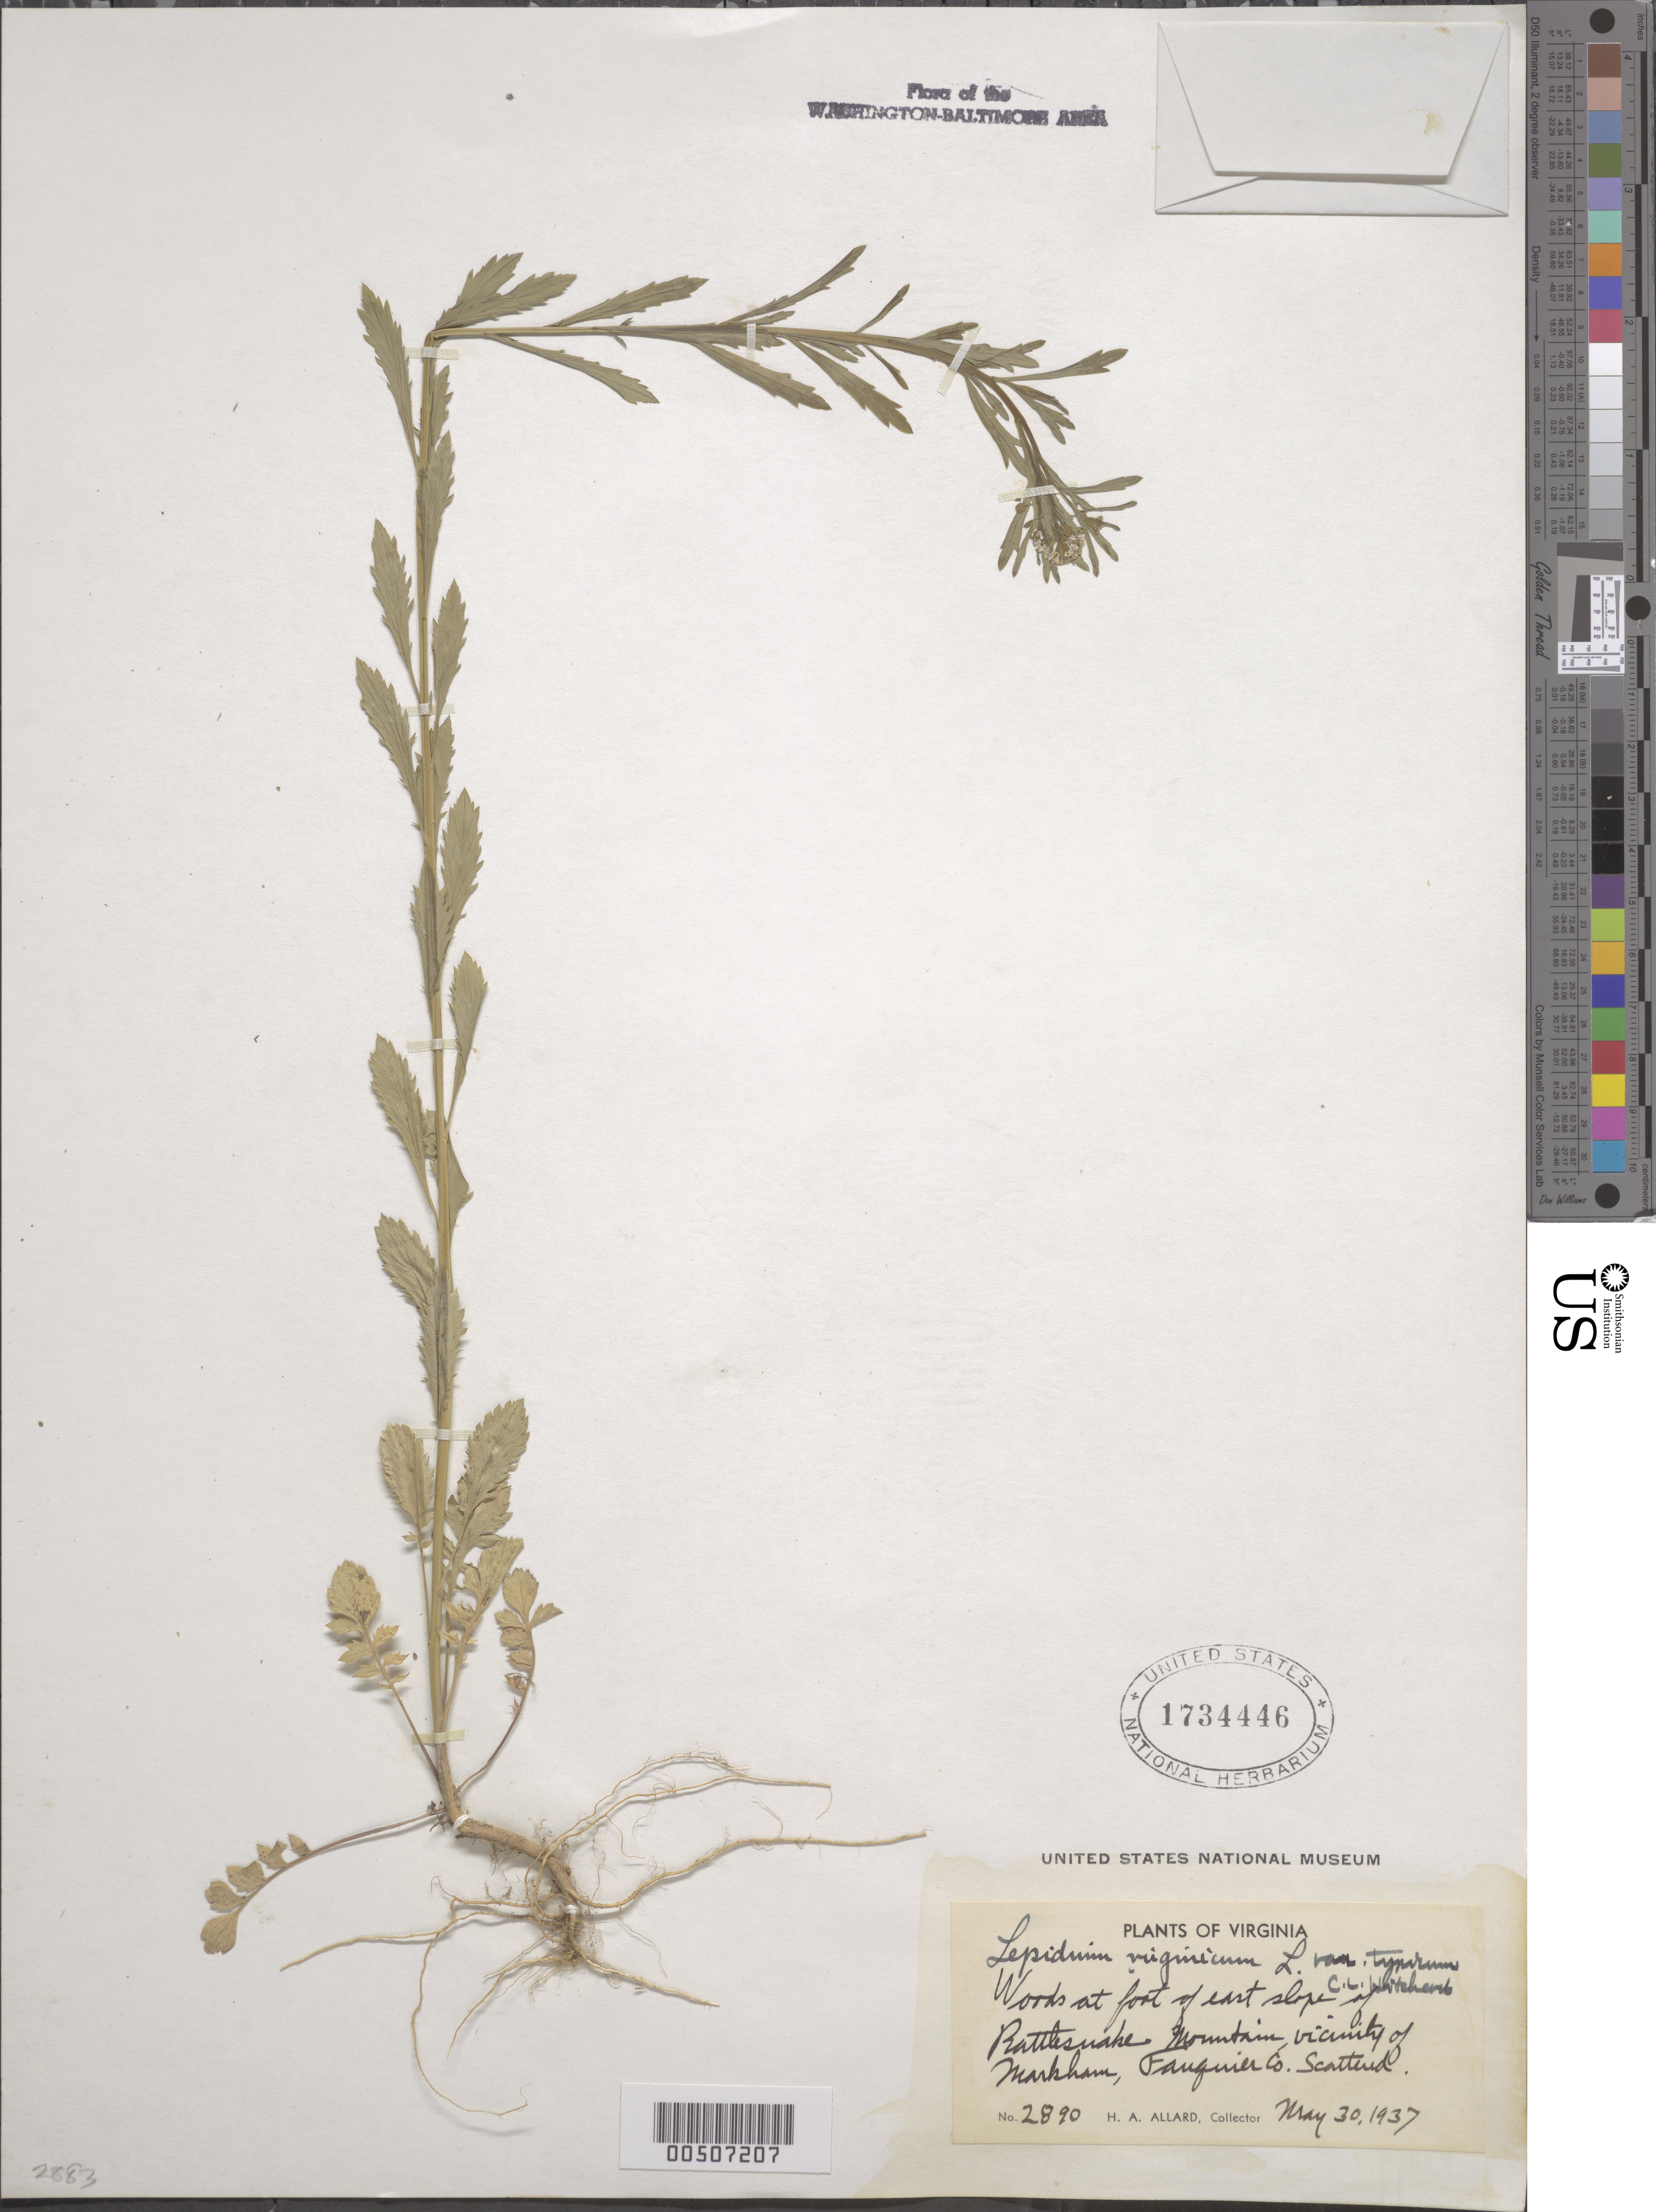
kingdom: Plantae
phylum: Tracheophyta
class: Magnoliopsida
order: Brassicales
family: Brassicaceae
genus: Lepidium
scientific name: Lepidium virginicum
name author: L.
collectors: H. A. Allard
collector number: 2890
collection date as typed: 30 May 1937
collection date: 1937-05-30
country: United States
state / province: Virginia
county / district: Fauquier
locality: E slope of Rattlesnake Mountain, Markham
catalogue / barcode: US 1734446